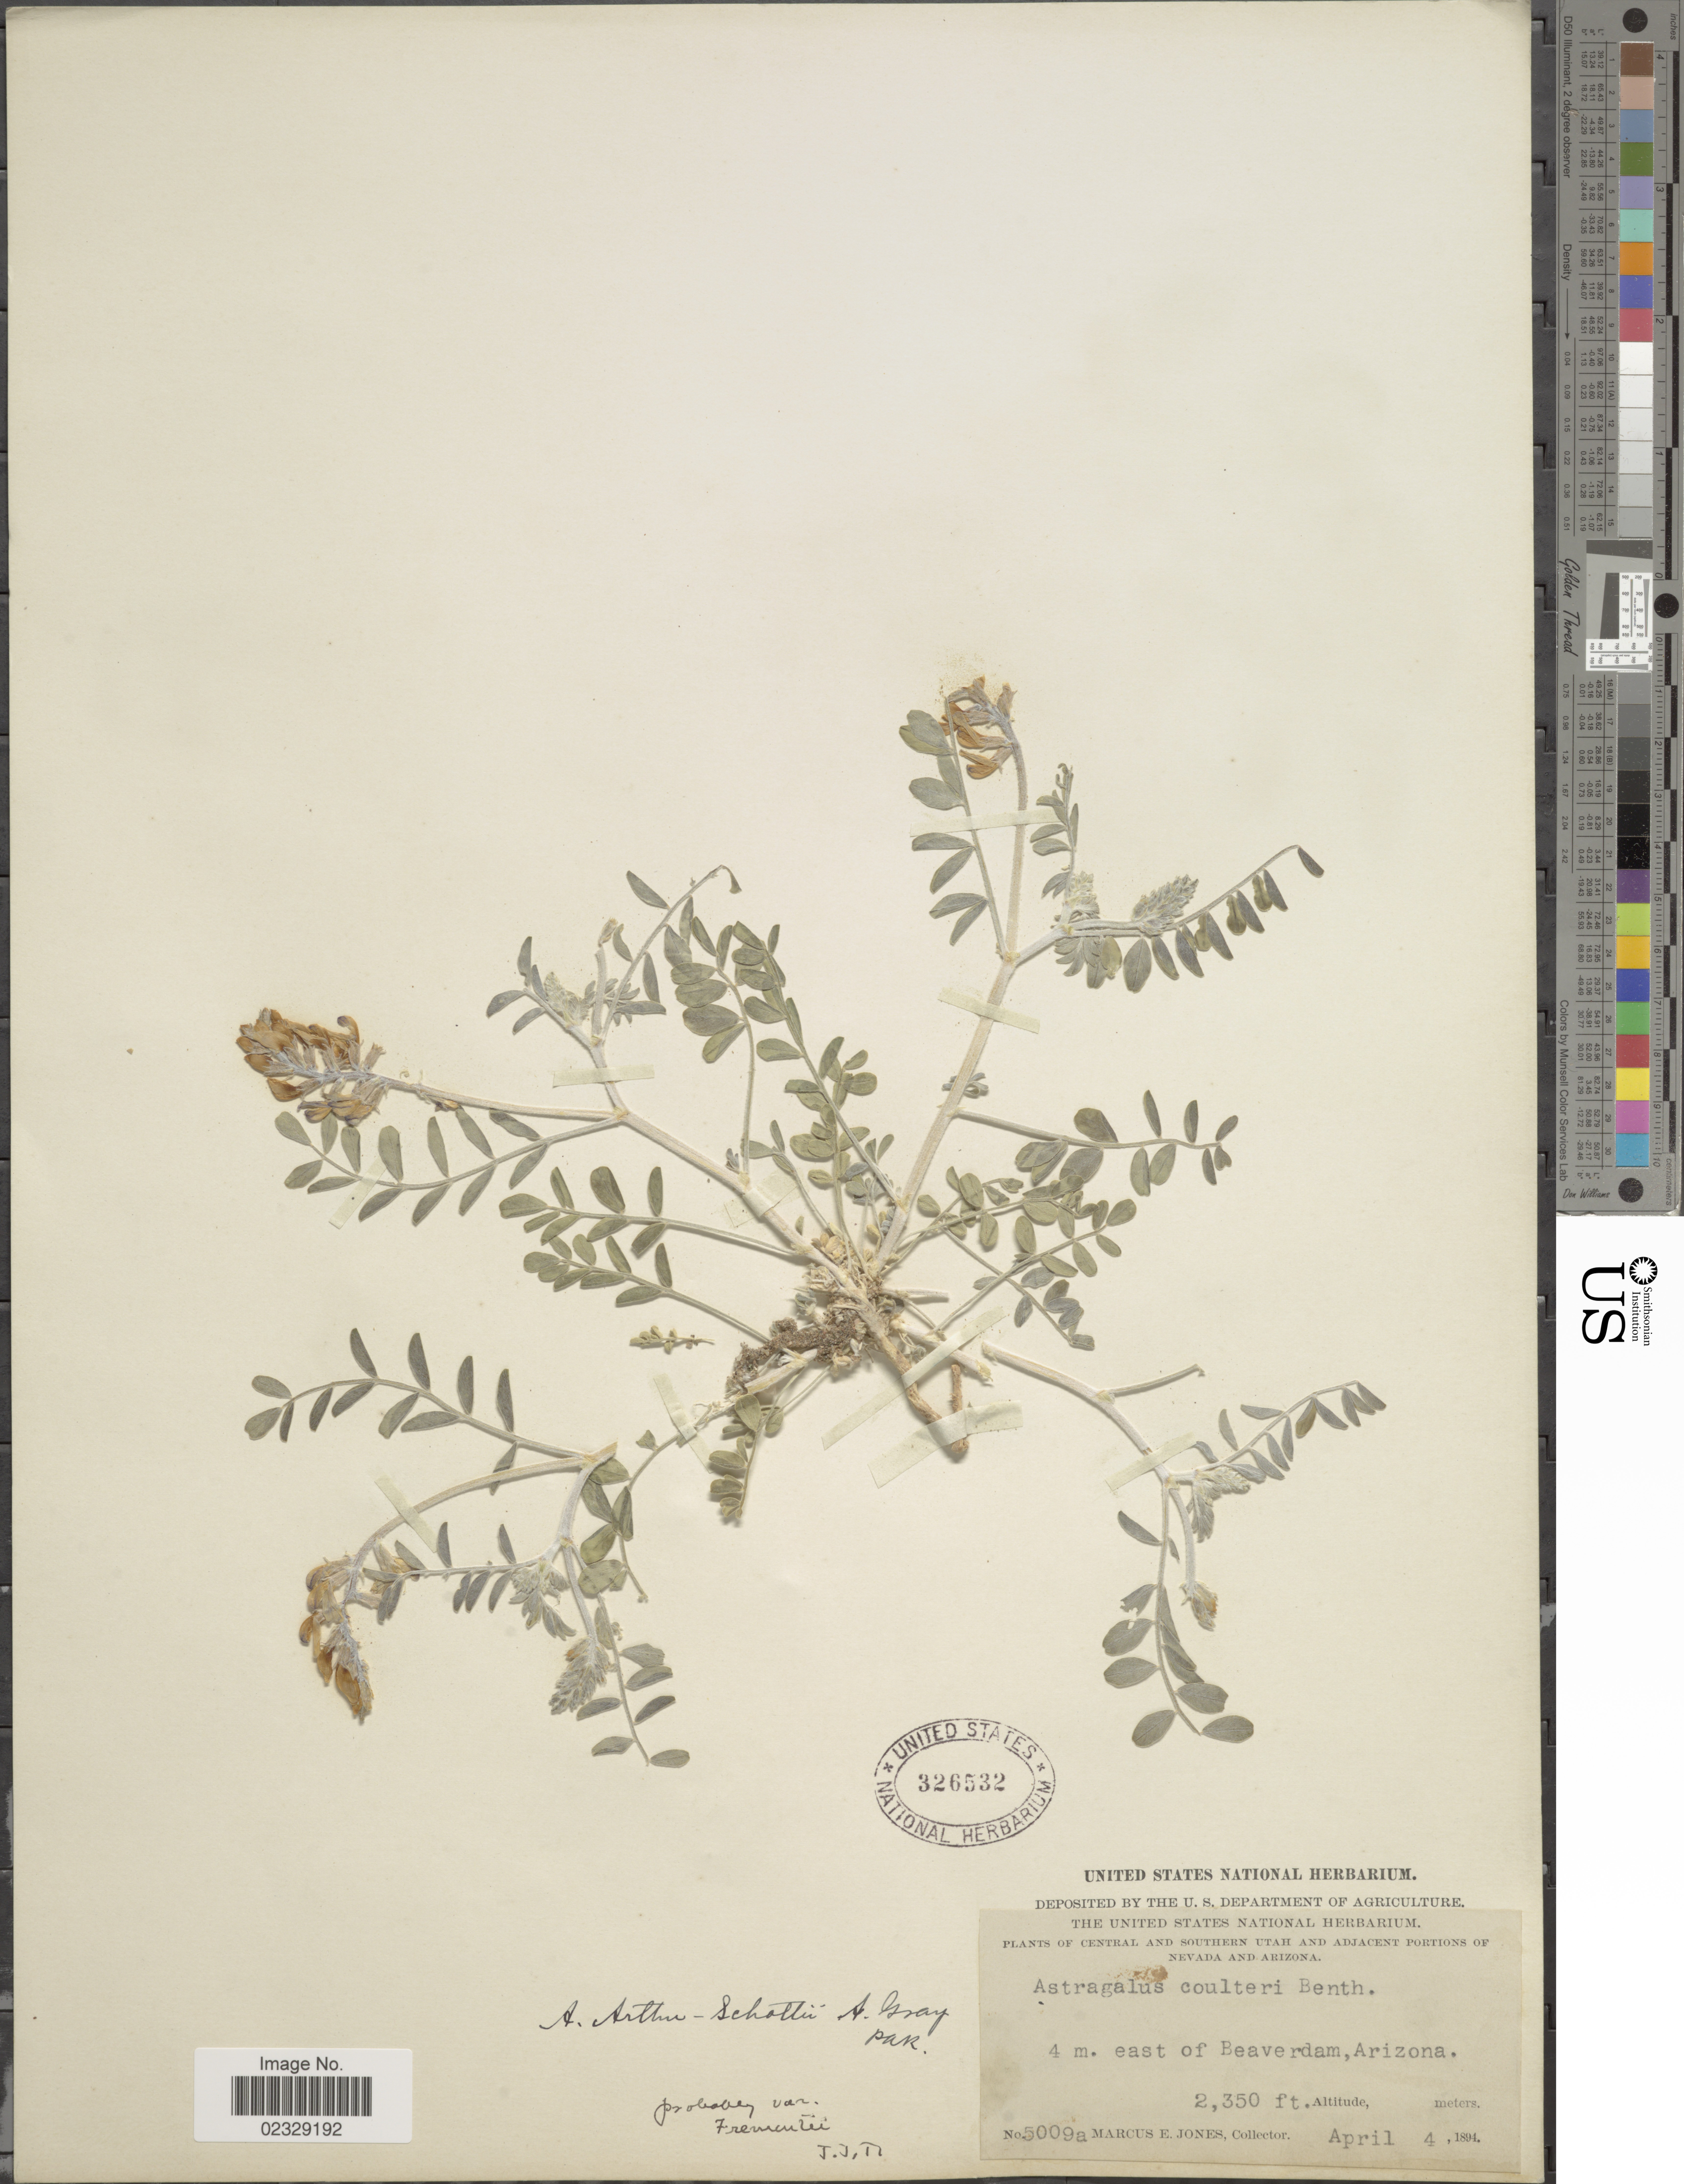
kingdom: Plantae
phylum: Tracheophyta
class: Magnoliopsida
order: Fabales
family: Fabaceae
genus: Astragalus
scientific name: Astragalus arthu-schottii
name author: A. Gray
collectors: M. E. Jones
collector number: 5009a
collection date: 1894-04-04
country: United States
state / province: Arizona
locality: Central and Southern Utah and Adjacent Portions of Nevada and Arizona, 4 m. east of Beaverdam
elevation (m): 716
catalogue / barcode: US 326532